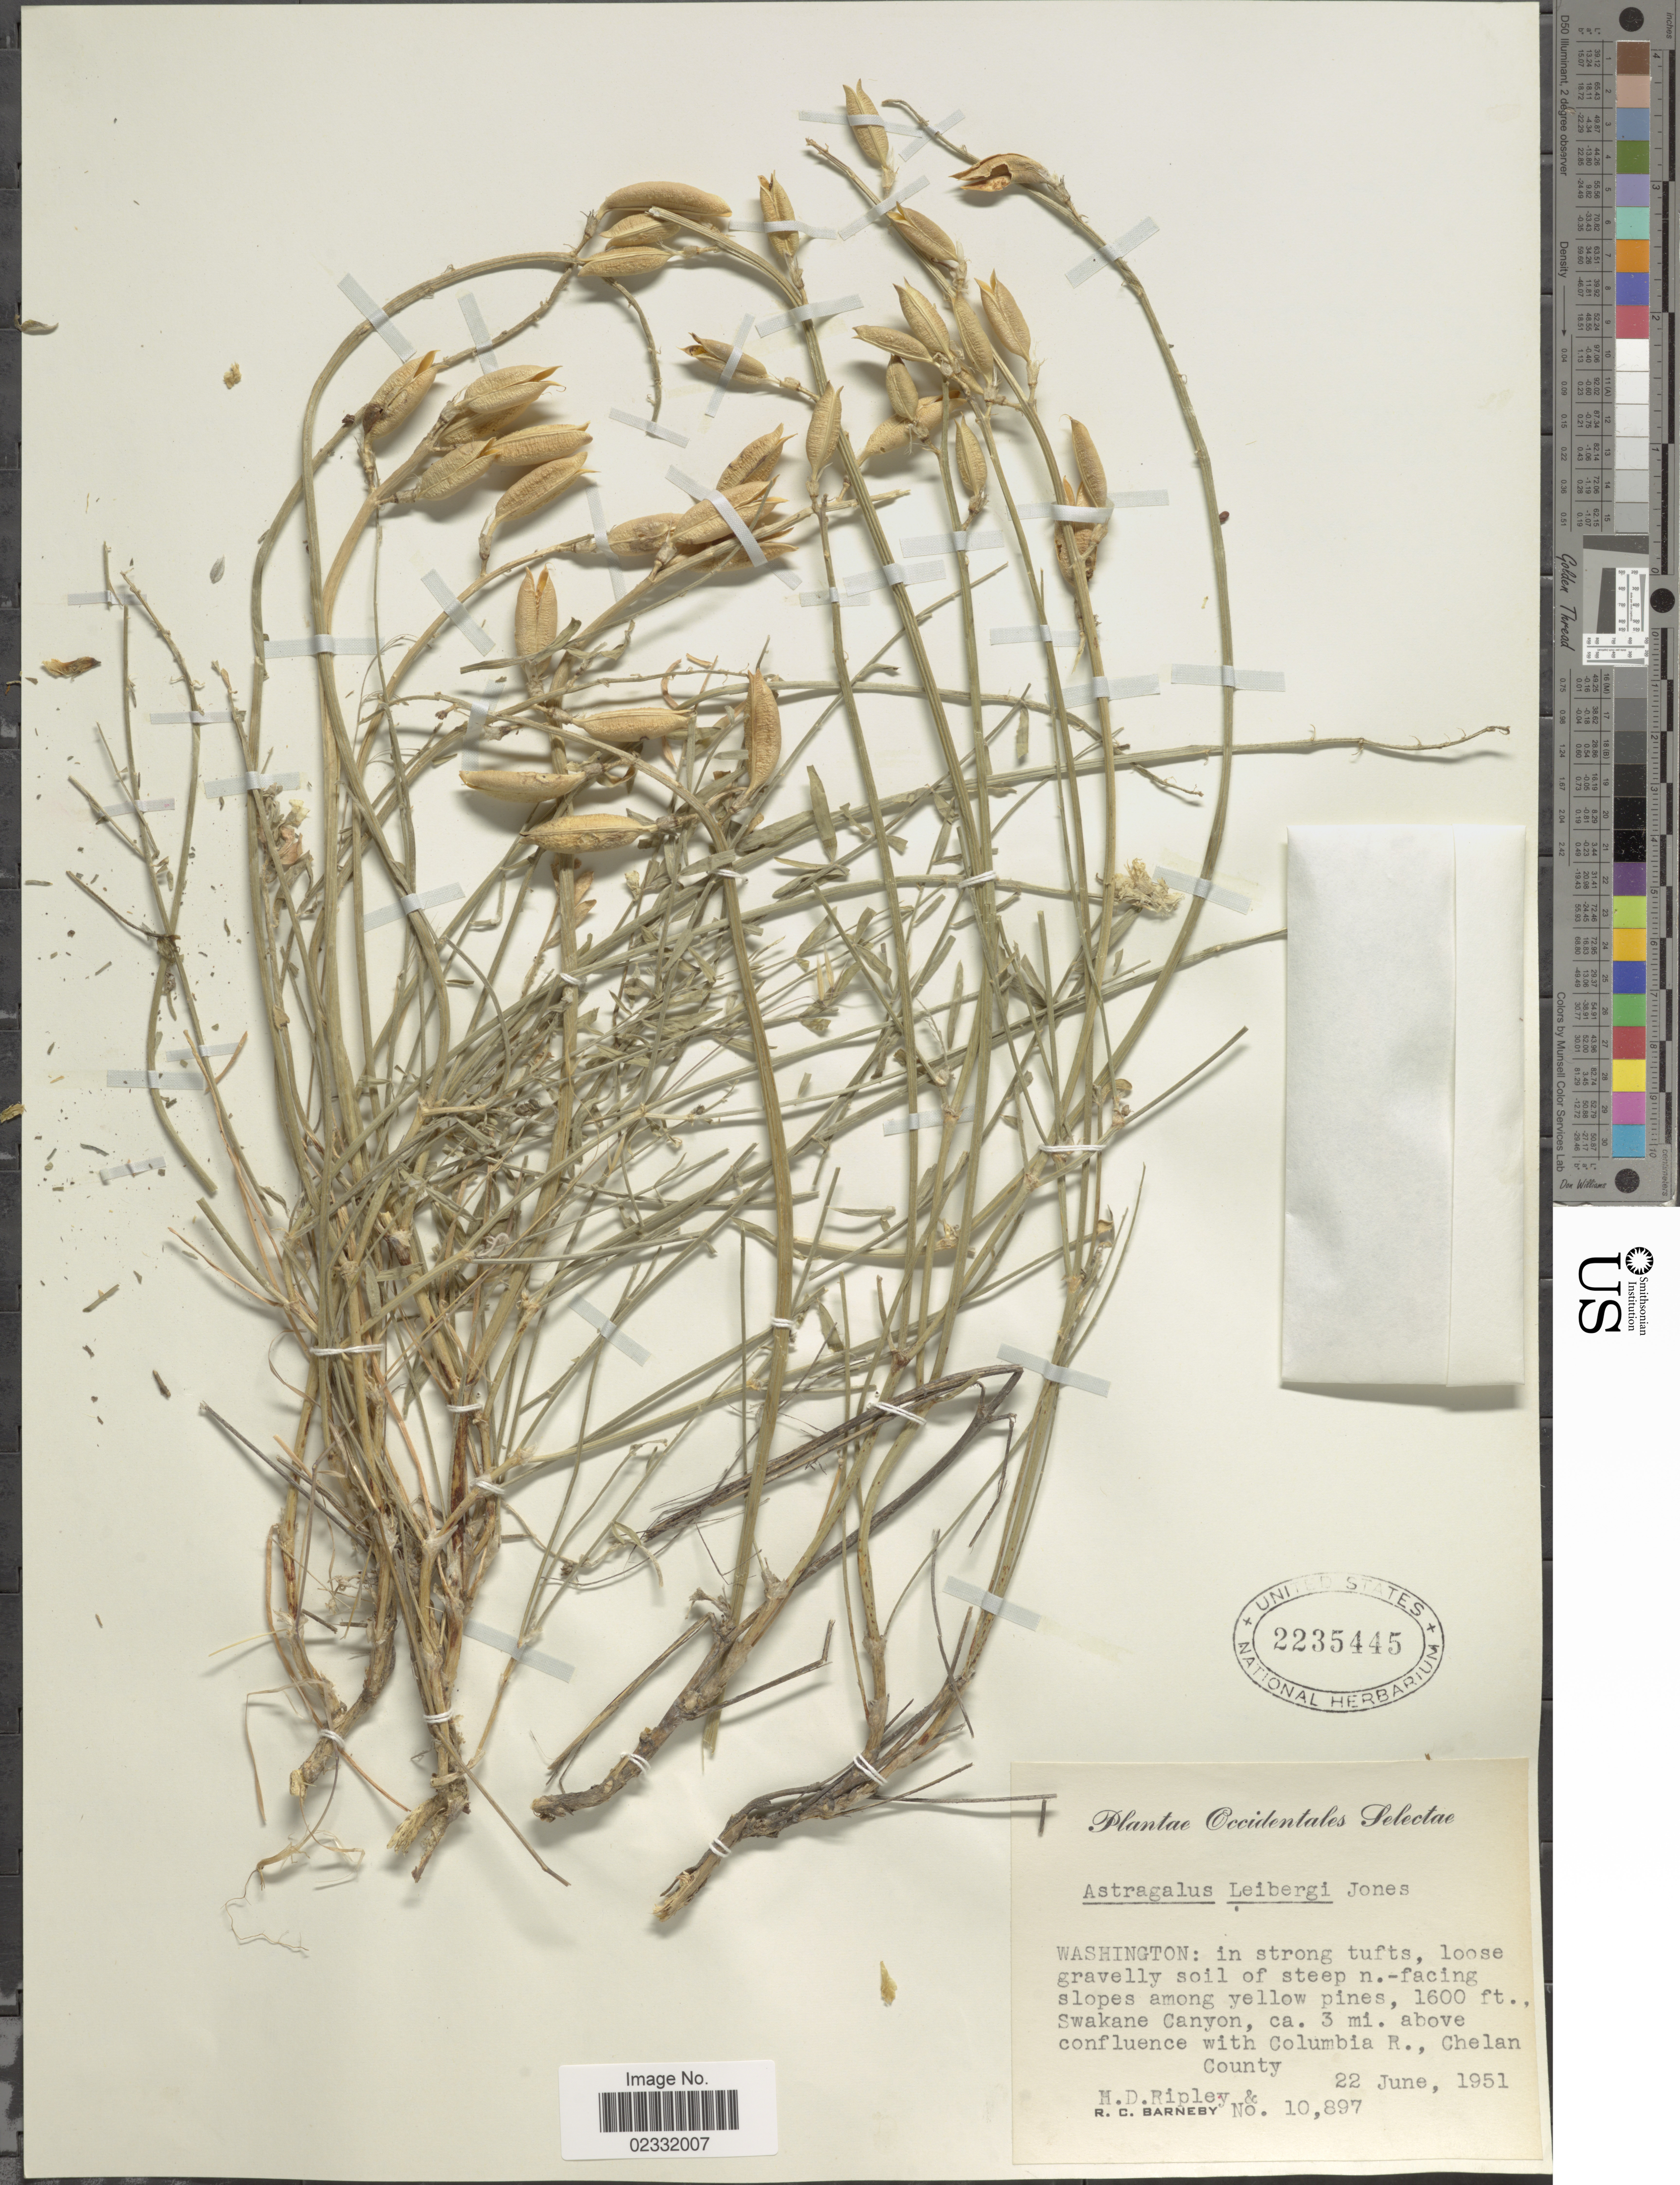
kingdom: Plantae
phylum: Tracheophyta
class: Magnoliopsida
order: Fabales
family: Fabaceae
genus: Astragalus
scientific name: Astragalus leibergi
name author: M.E. Jones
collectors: H. Ripley & R. C. Barneby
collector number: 10897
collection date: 1951-06-22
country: United States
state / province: Washington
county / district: Chelan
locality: In strong tufts, loose gravelly soil of steep n. -facing slopes among yellow pines. Swakane Canyon, ca. 3 mi. above confluence with Colombia R., Chelan County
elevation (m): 488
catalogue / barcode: US 2235445